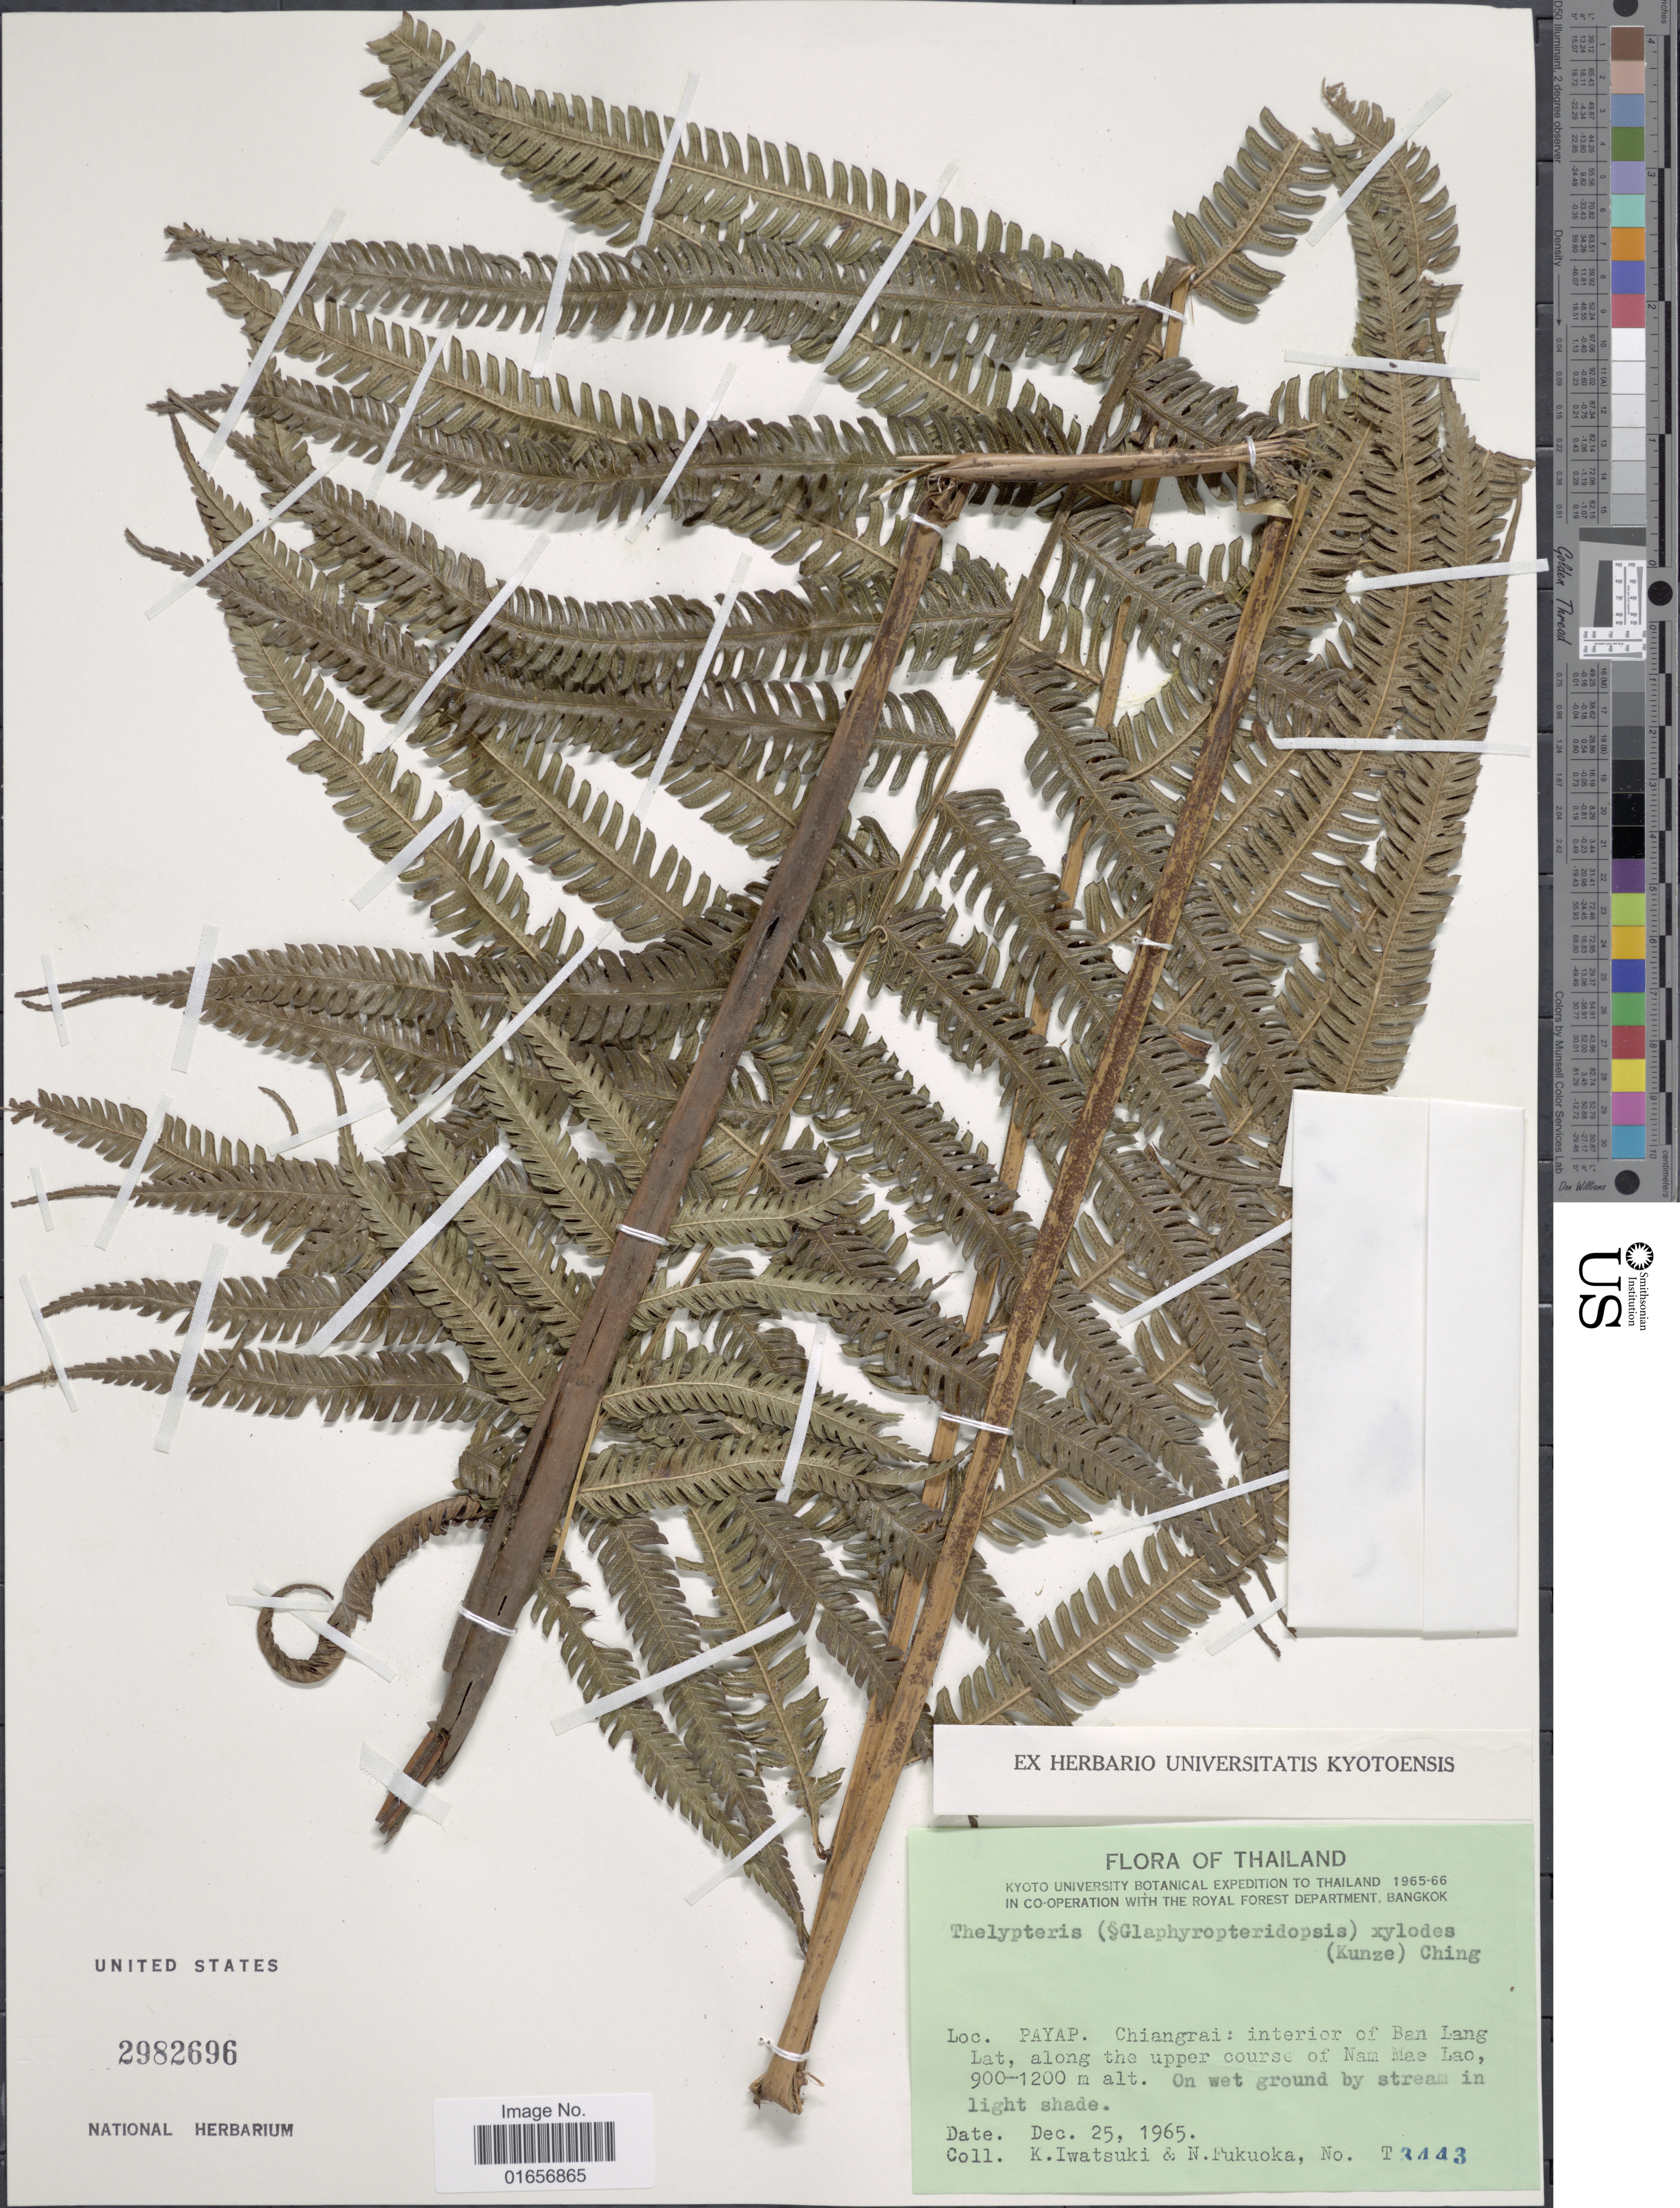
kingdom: Plantae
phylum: Tracheophyta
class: Polypodiopsida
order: Polypodiales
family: Thelypteridaceae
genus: Pseudocyclosorus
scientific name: Pseudocyclosorus tylodes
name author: (Kunze) Ching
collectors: K. Iwatsuki & N. Fukuoka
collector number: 3443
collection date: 1965-12-25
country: Thailand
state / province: Chiang Rai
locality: Payap, interior of Bam Lang Lat, along the upper course of Nam Mae Lao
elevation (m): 900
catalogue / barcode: US 2982696